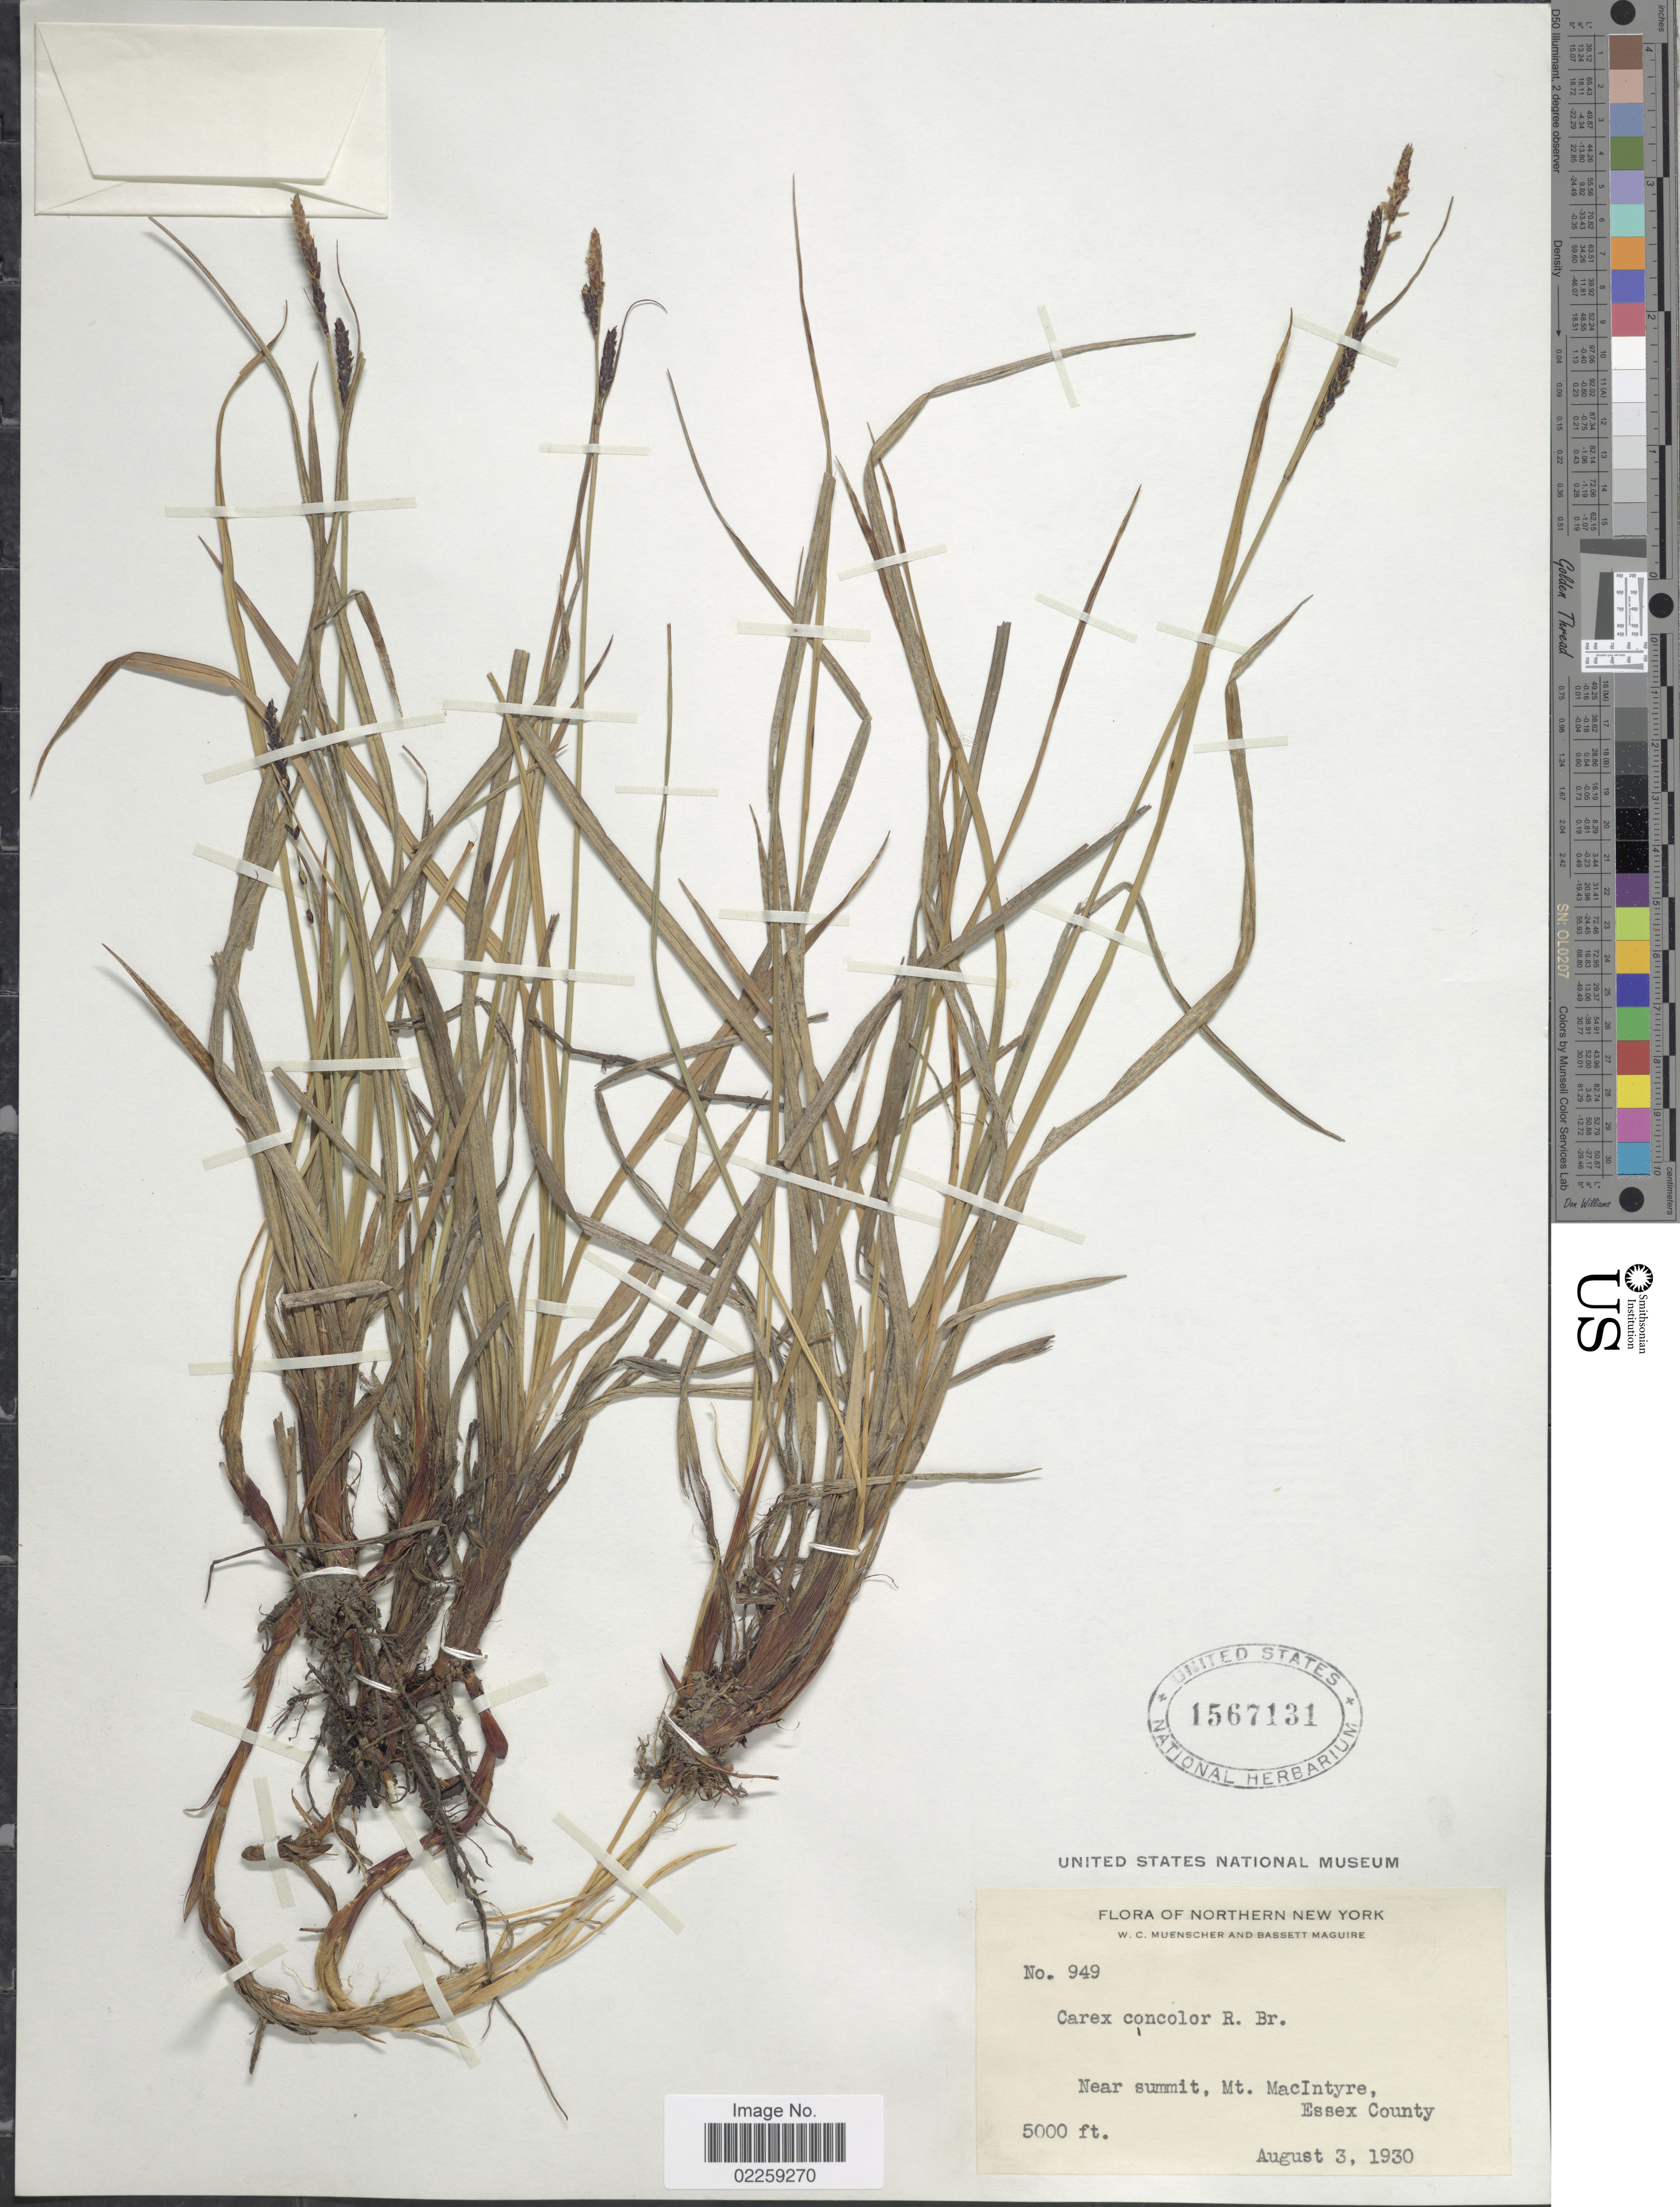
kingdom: Plantae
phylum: Tracheophyta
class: Liliopsida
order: Poales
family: Cyperaceae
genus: Carex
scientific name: Carex bigelowii subsp. bigelowii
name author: Torr. ex Schwein.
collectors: W. Muenscher & B. Maguire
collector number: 949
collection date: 1930-08-03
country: United States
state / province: New York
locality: Northern new York, Near summit, Mt. MacIntyre, Essex County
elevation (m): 1524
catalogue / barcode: US 1567131